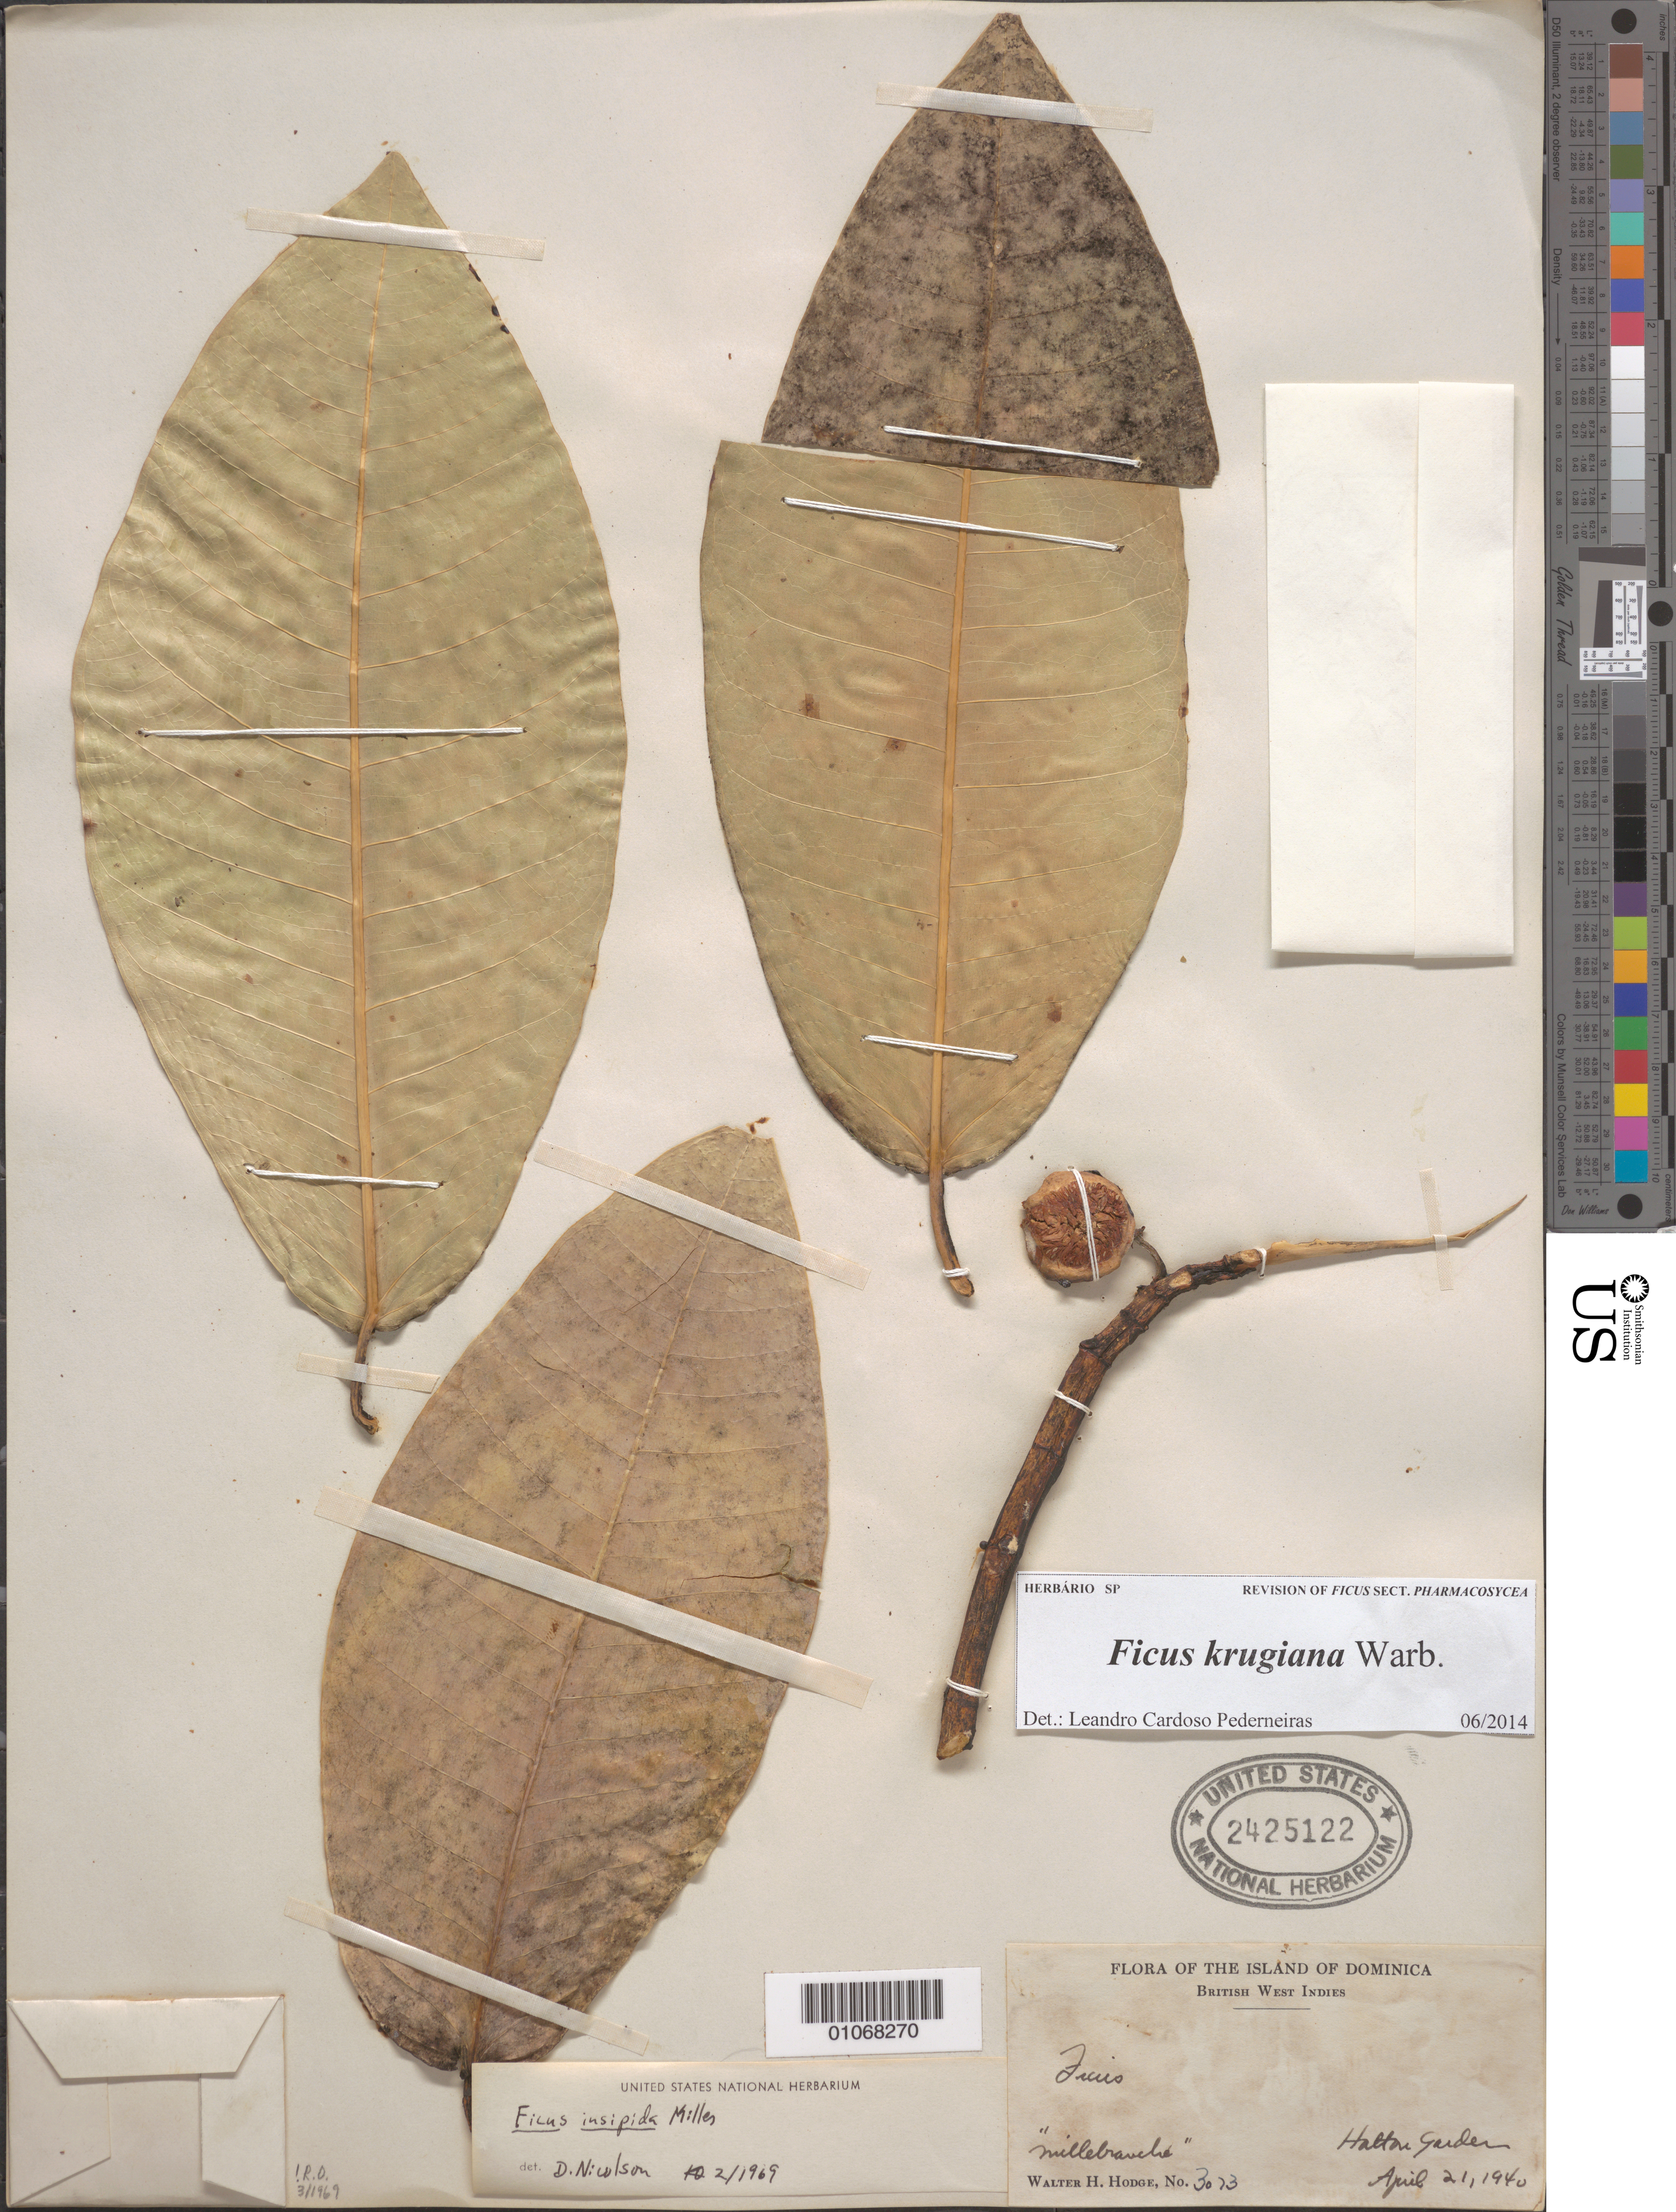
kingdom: Plantae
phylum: Tracheophyta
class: Magnoliopsida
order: Rosales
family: Moraceae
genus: Ficus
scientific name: Ficus insipida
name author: Willd.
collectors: W. Hodge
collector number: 3073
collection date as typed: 21 Apr 1940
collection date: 1940-04-21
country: Dominica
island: Dominica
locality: Halton garden..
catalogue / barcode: US 2425122